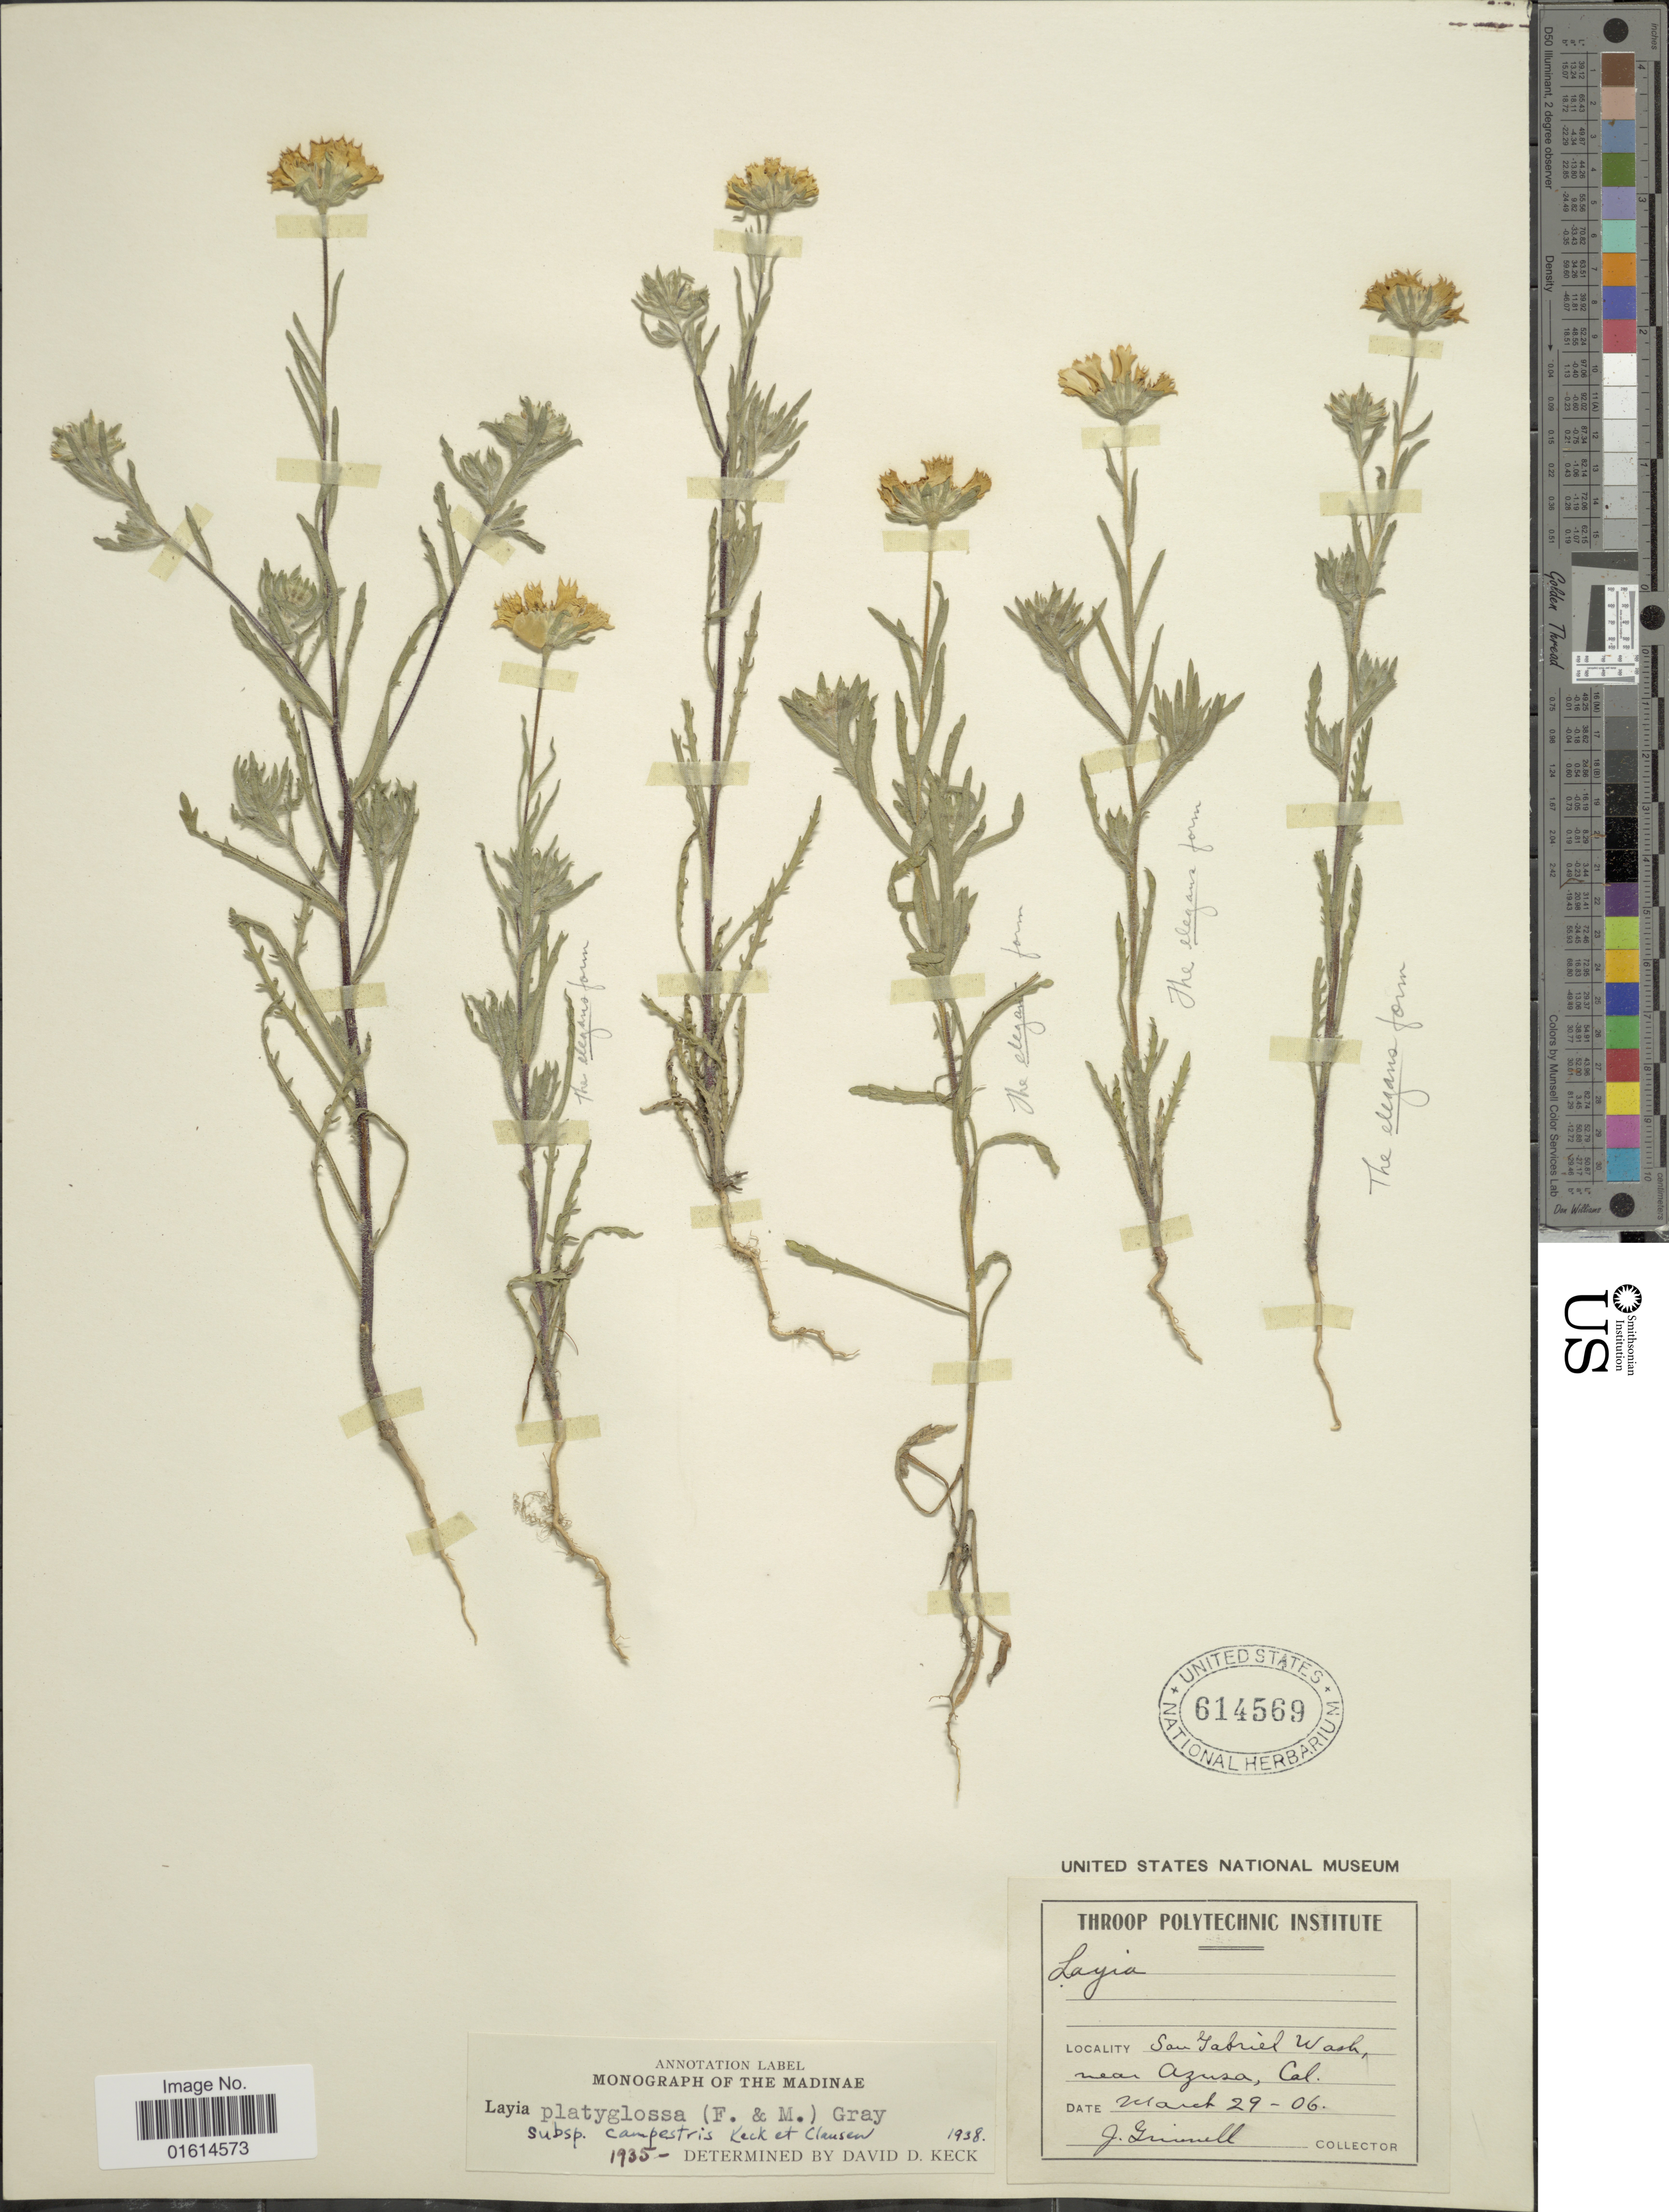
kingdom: Plantae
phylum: Tracheophyta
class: Magnoliopsida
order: Asterales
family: Asteraceae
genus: Layia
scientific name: Layia platyglossa subsp. campestris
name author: D.D. Keck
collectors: J. Grinnell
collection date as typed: Transcribed d/m/y: 29/3/6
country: United States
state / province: California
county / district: Los Angeles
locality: San Gabriel Wash, near Azuza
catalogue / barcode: US 614569